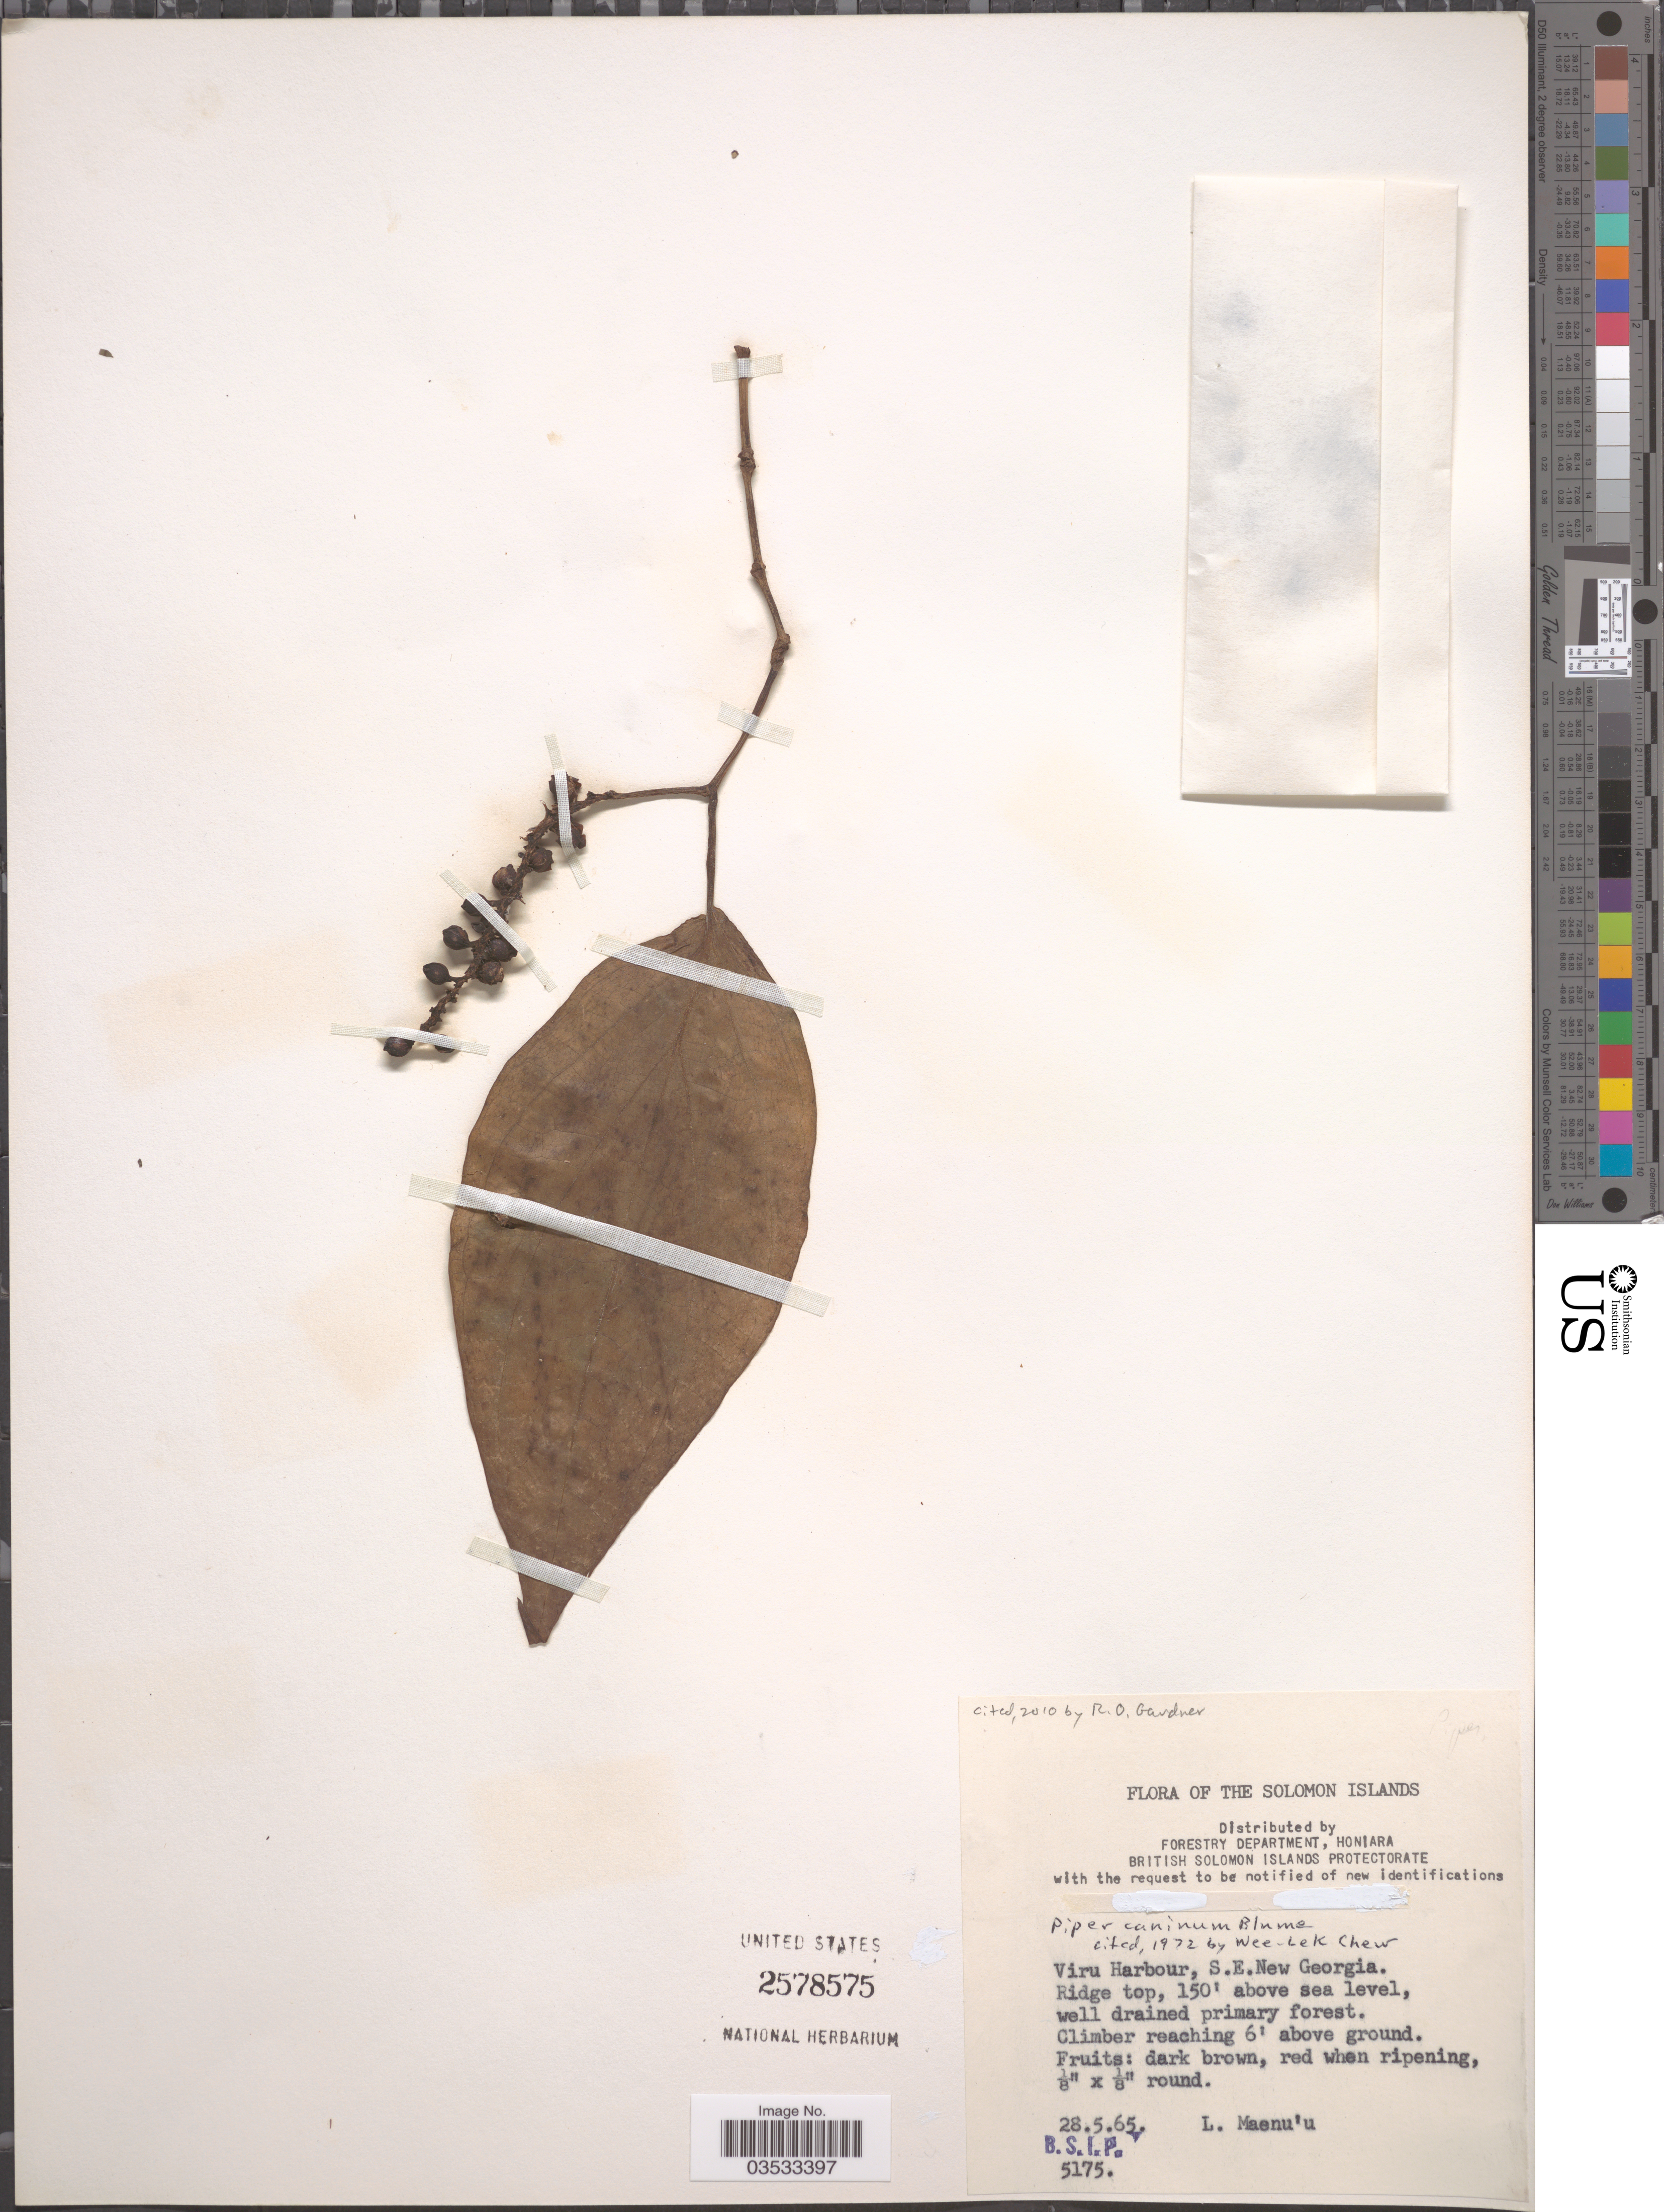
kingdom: Plantae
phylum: Tracheophyta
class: Magnoliopsida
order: Piperales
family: Piperaceae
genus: Piper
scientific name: Piper caninum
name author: Blume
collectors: L. Maenu'u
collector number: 5175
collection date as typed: Transcribed d/m/y: 28/5/65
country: Solomon Islands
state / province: Solomon Islands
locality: Solomon Islands. Viru Harbour, S.E New Georgia.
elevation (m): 46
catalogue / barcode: US 2578575